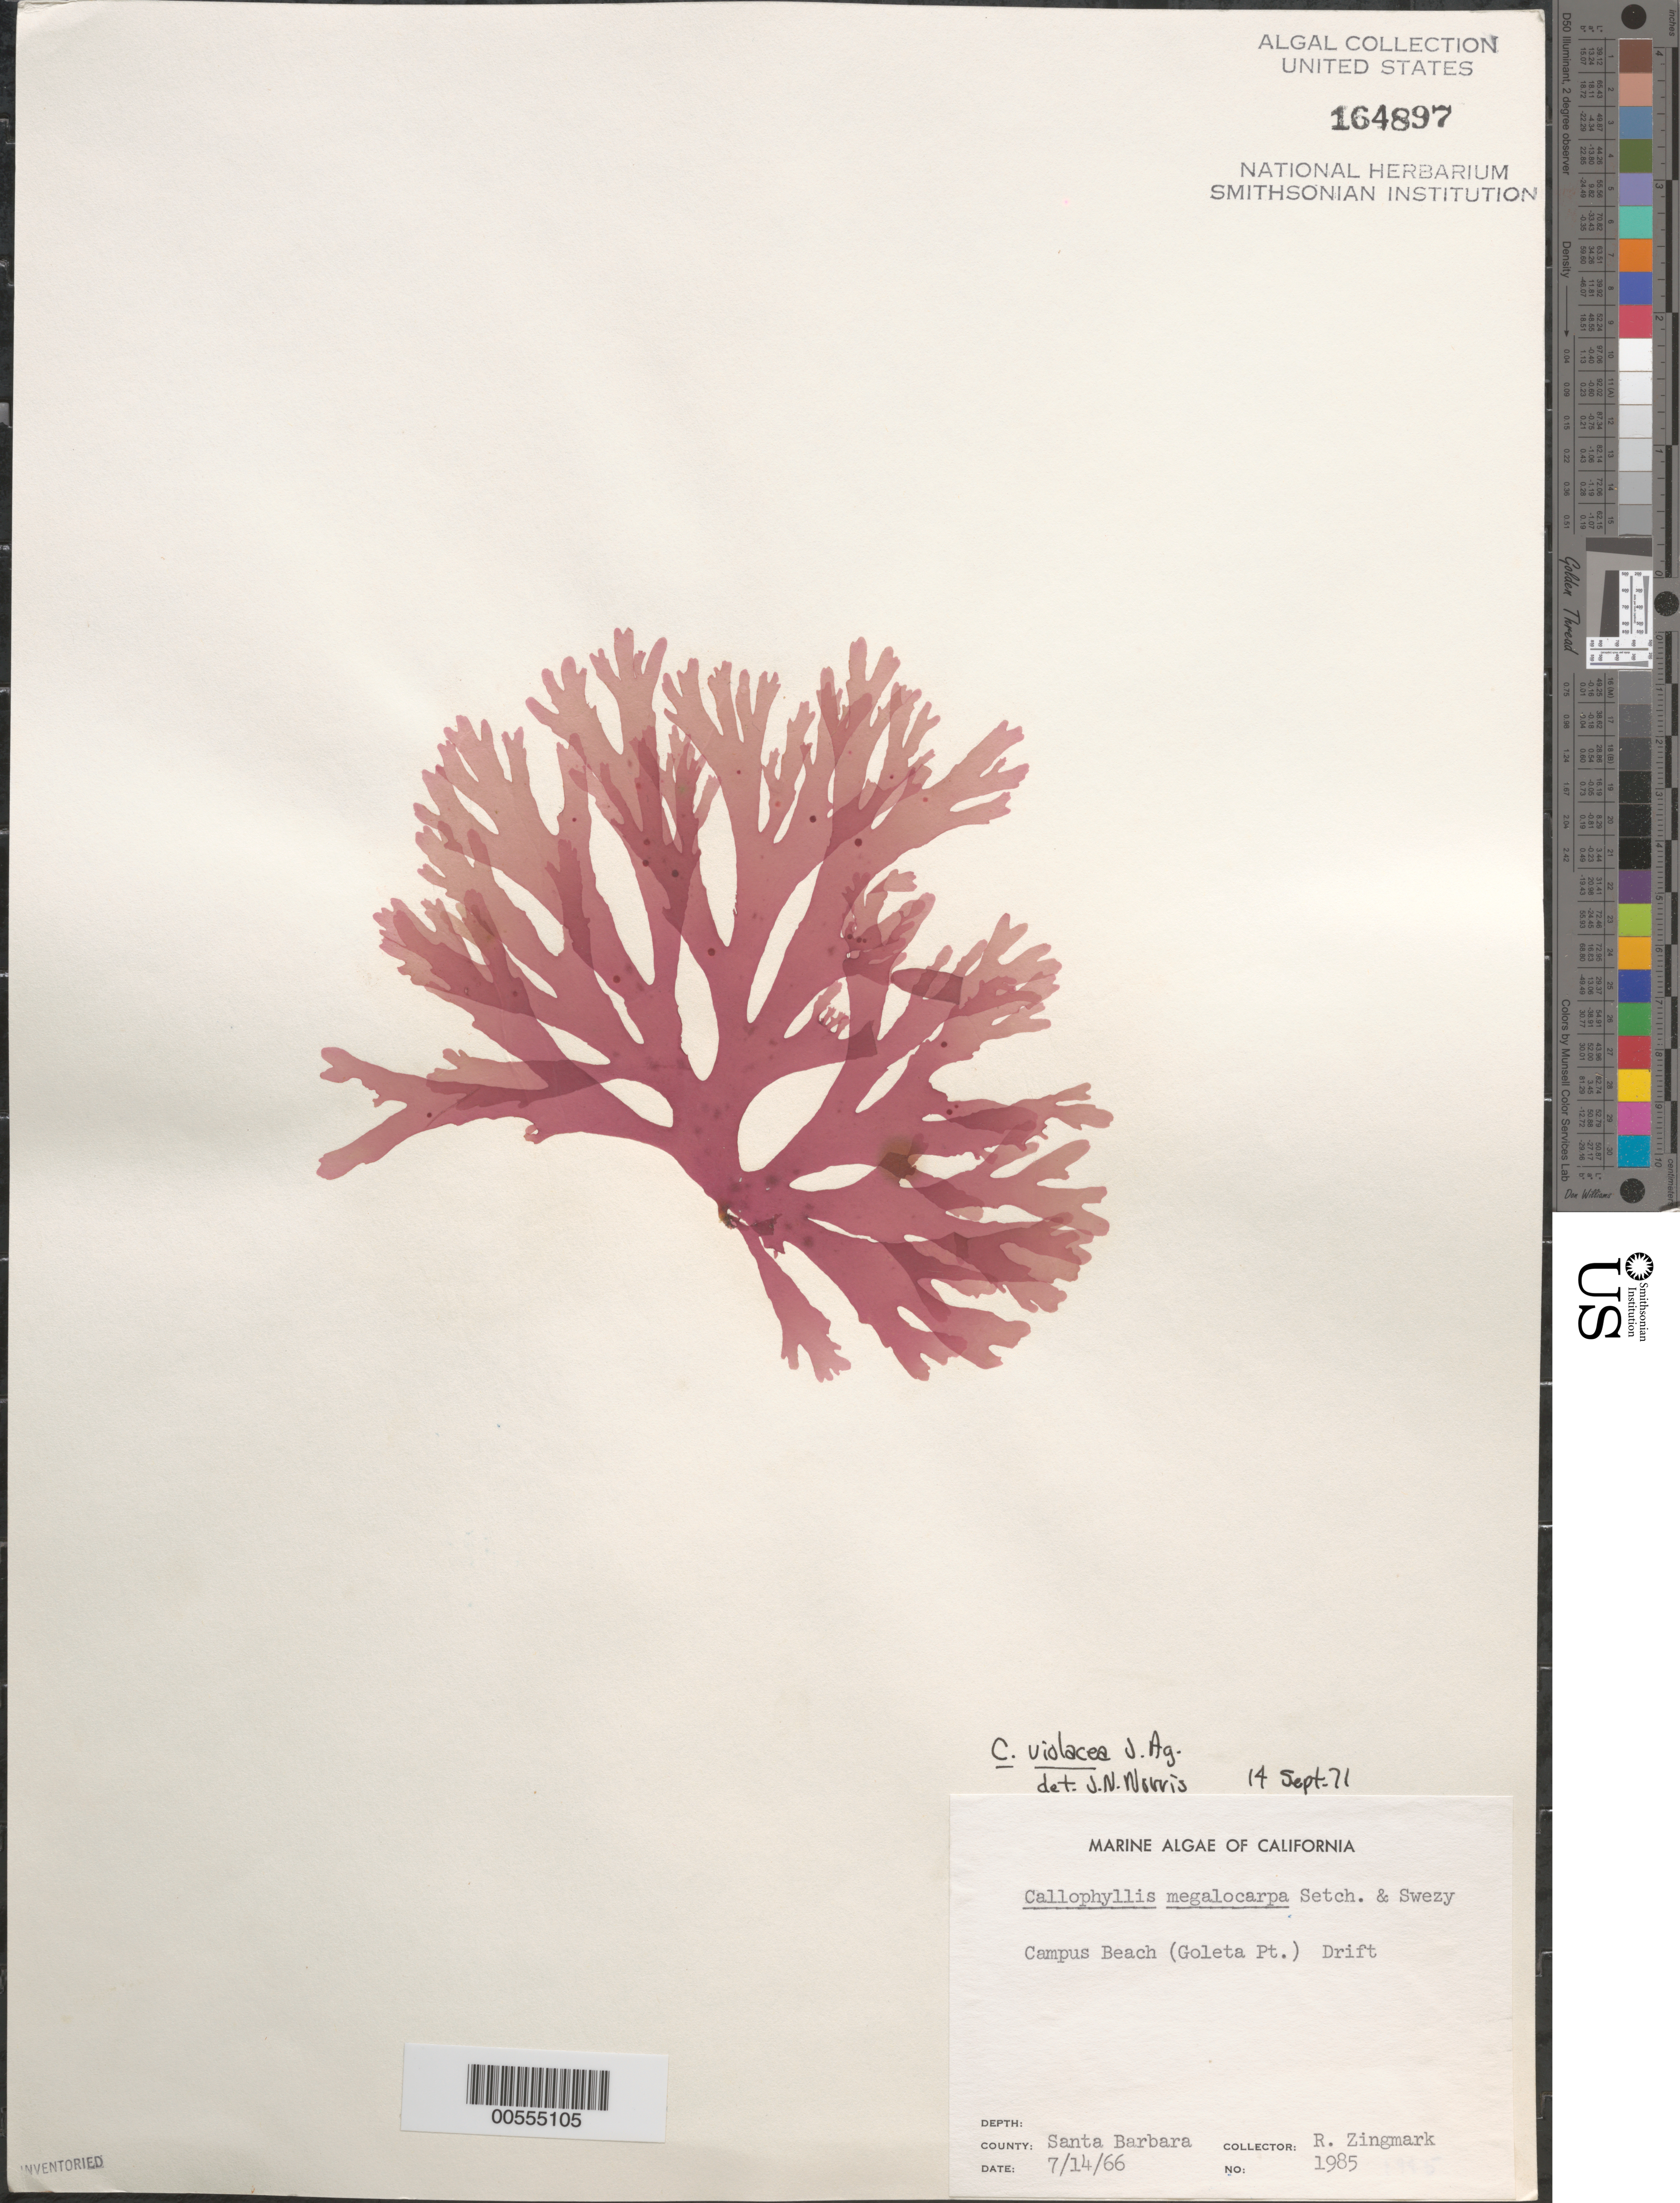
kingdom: Plantae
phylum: Rhodophyta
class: Florideophyceae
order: Gigartinales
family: Kallymeniaceae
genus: Callophyllis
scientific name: Callophyllis violacea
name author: J. Agardh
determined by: Norris, James N.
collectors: R. Zingmark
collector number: Neushul 1985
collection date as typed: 14 Jul 1966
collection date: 1966-07-14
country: United States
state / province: California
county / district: Santa Barbara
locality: Campus Beach, Goleta Point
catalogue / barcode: US 164897